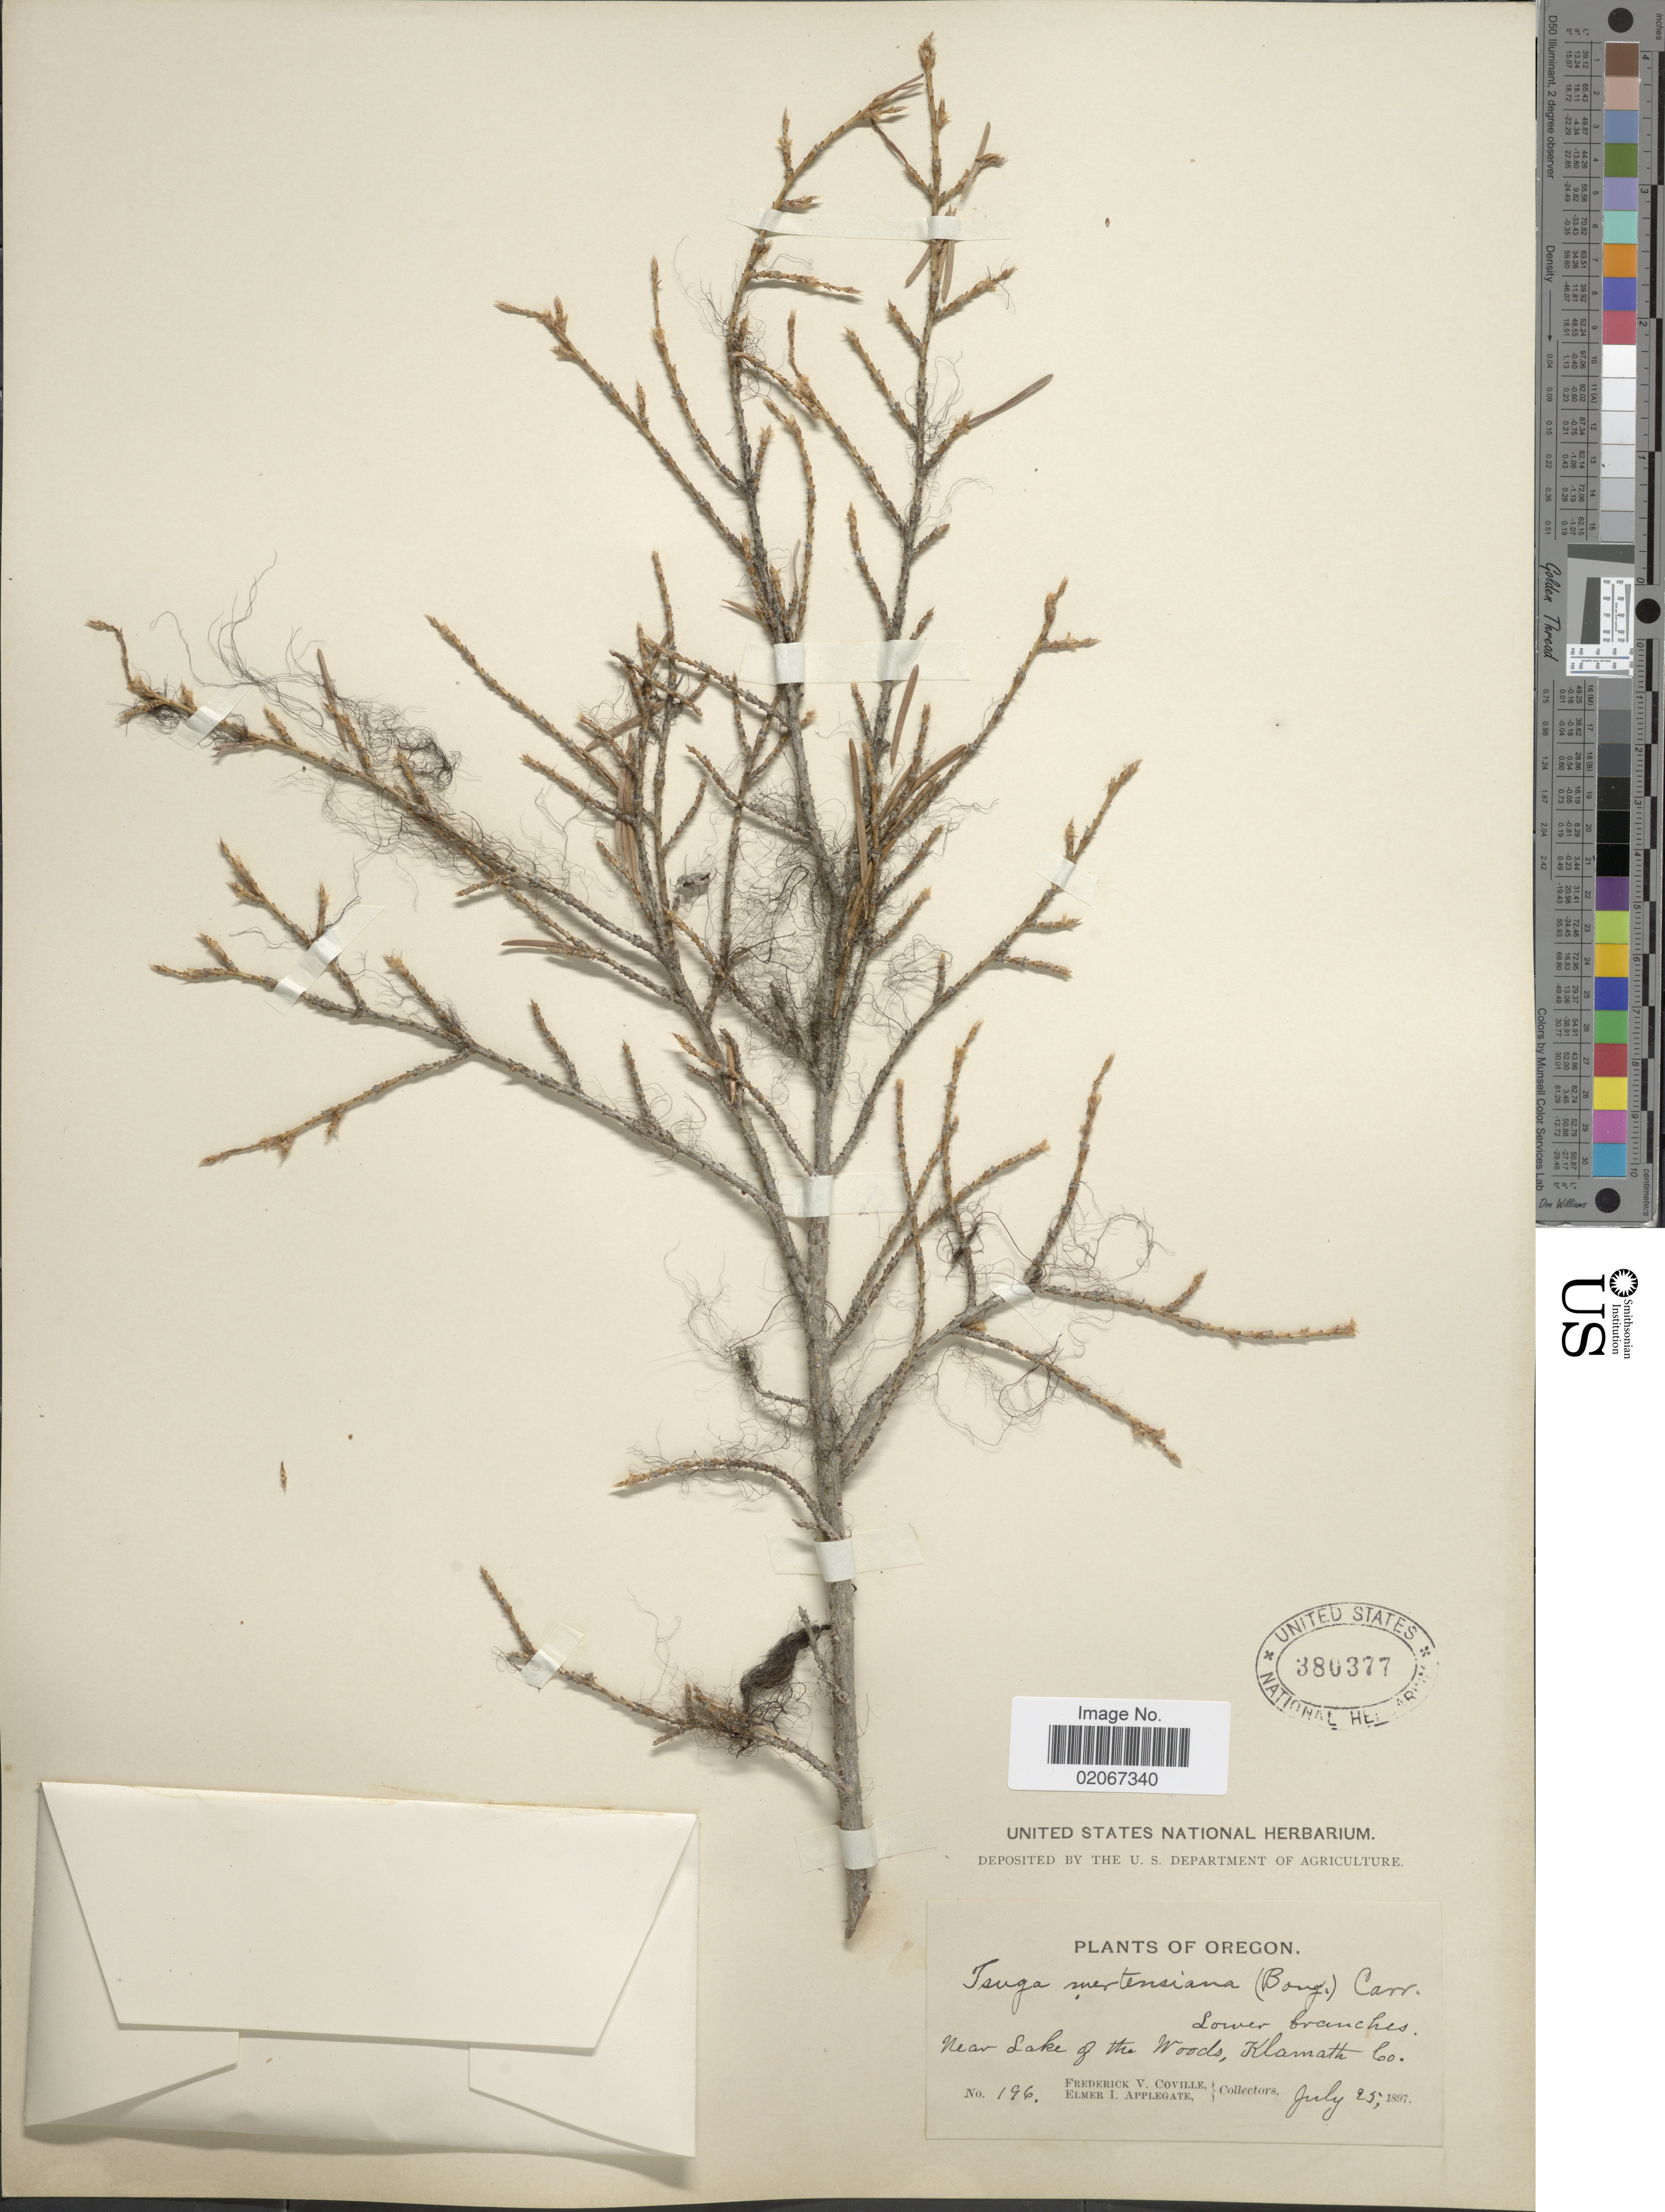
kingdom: Plantae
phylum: Tracheophyta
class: Pinopsida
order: Pinales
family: Pinaceae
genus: Tsuga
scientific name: Tsuga mertensiana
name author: (Bong.) Carrière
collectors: F. V. Coville & E. I. Applegate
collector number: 196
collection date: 1897-07-25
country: United States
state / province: Oregon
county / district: Klamath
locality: Lower branches. Near Lake of the Woods, Klamath Co.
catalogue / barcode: US 380377